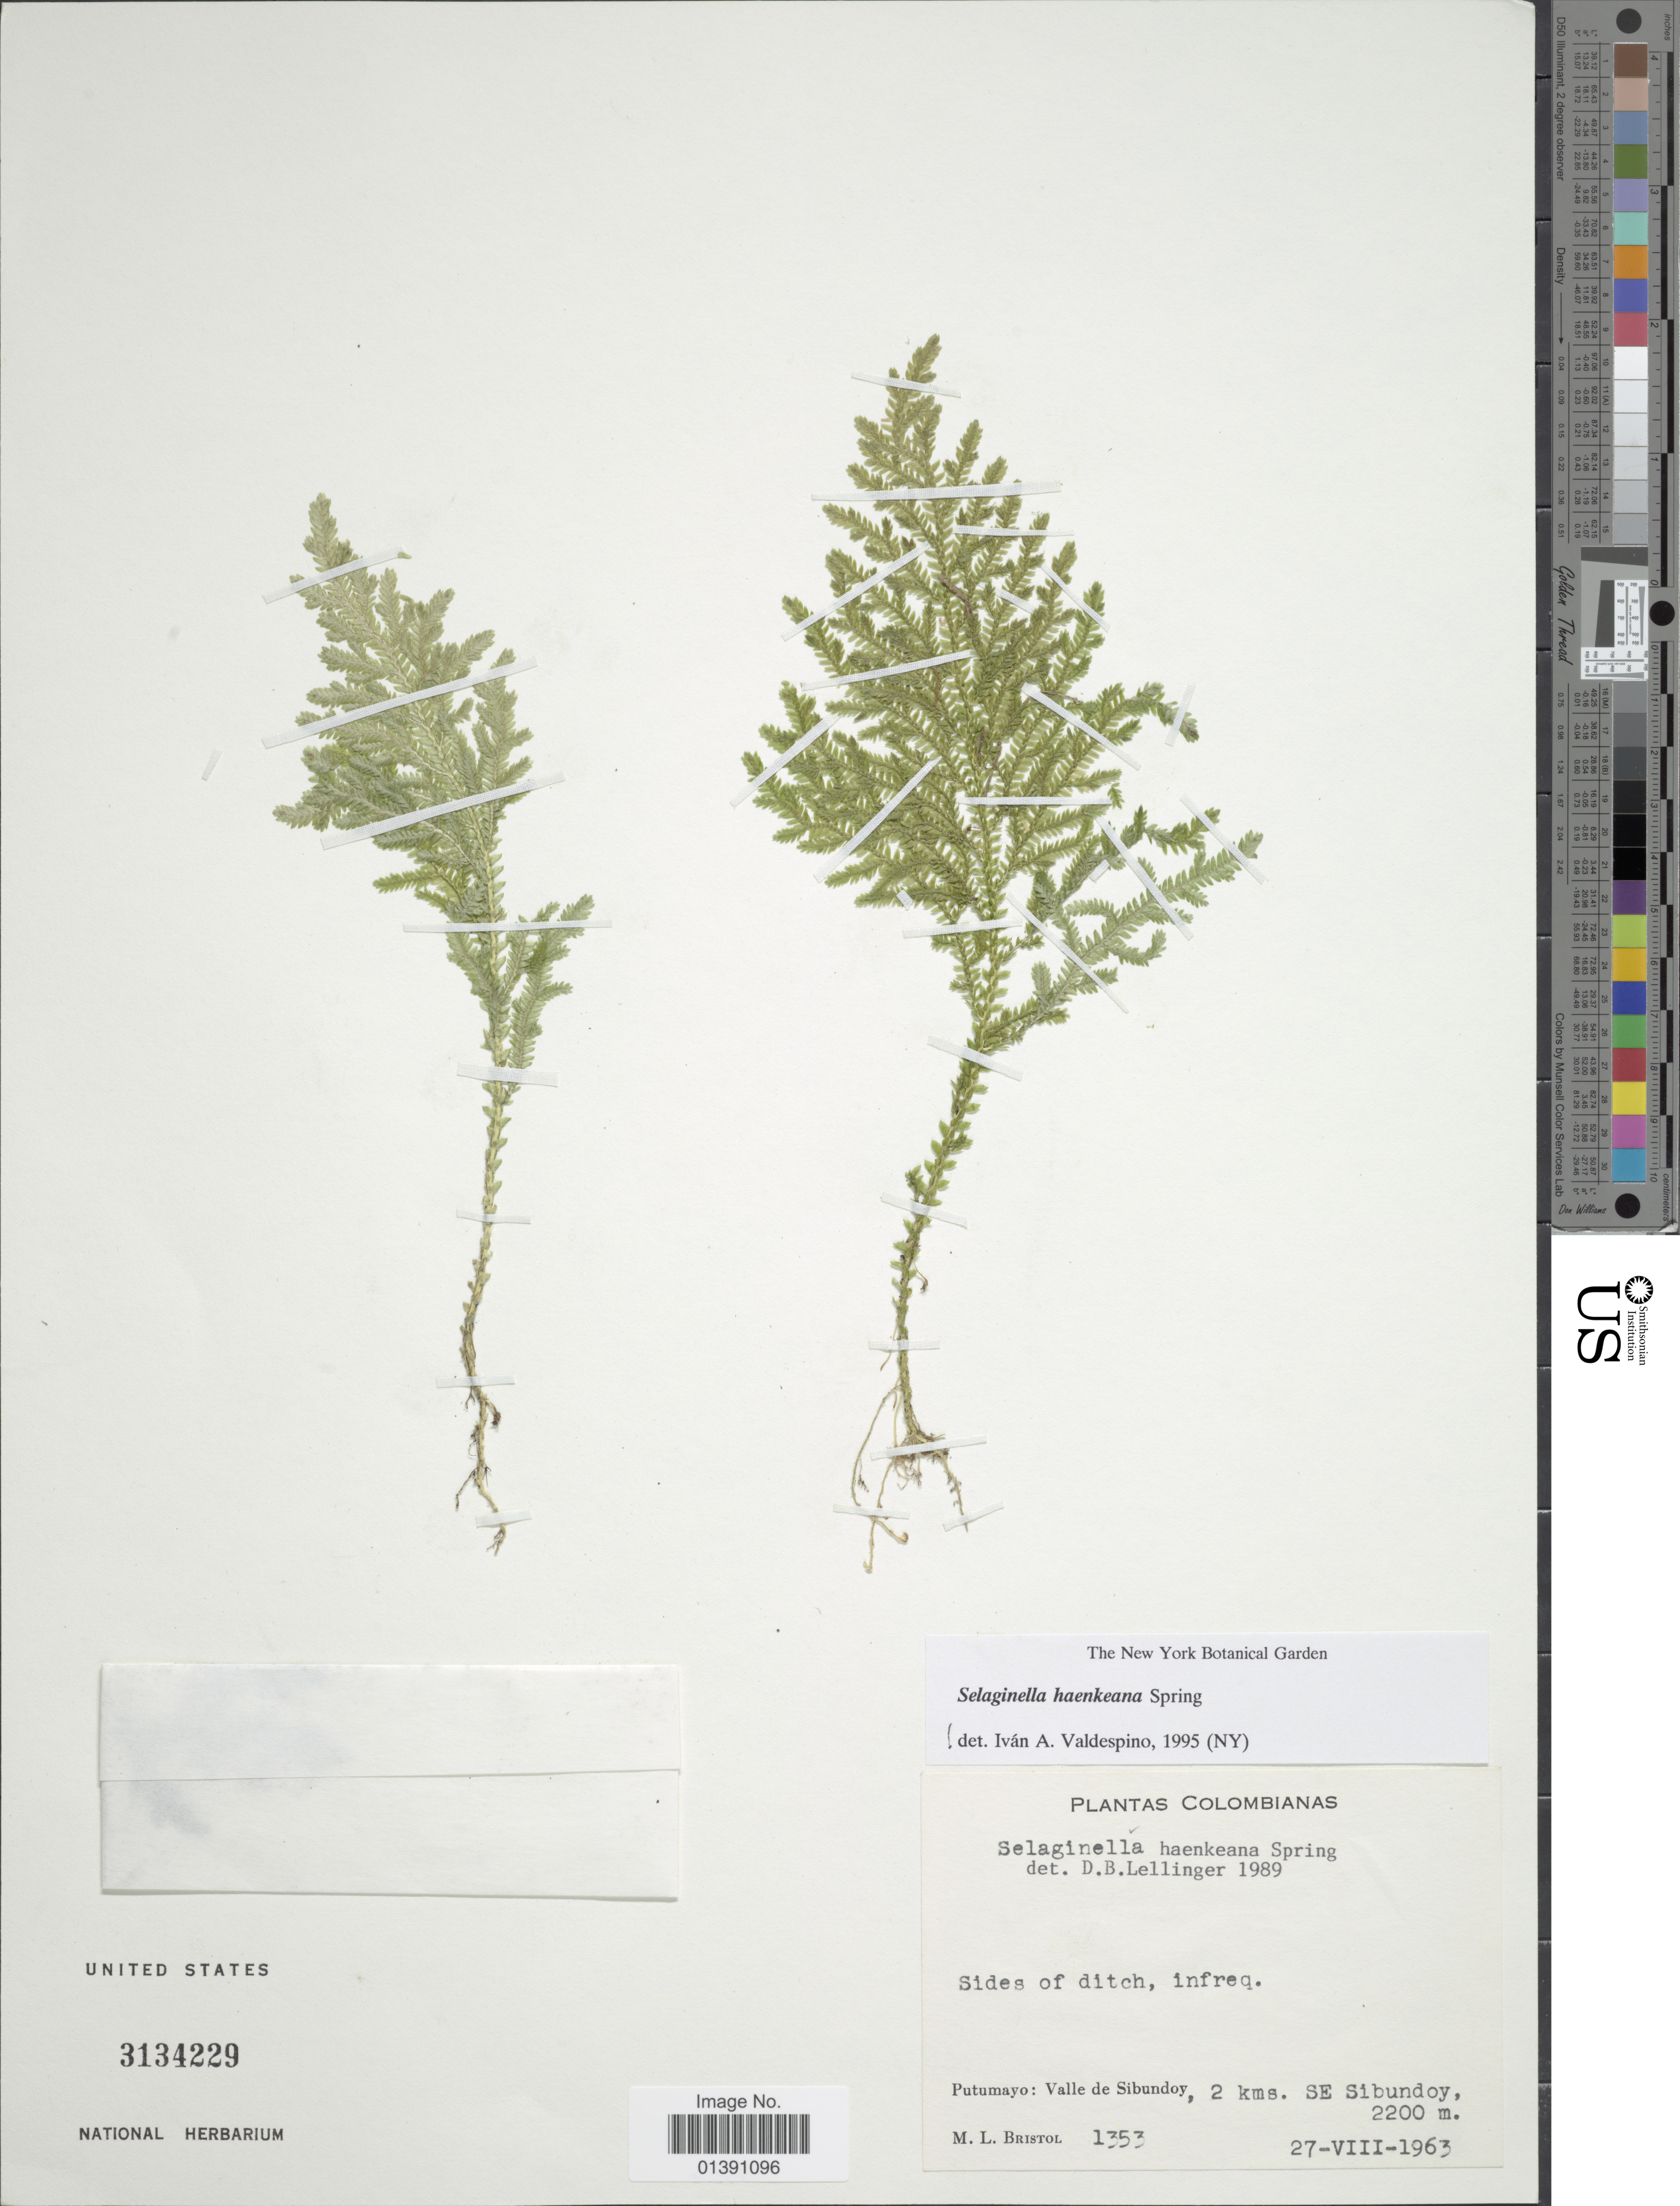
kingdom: Plantae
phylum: Tracheophyta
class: Lycopodiopsida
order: Selaginellales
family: Selaginellaceae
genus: Selaginella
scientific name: Selaginella haenkeana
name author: Spring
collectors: M. L. Bristol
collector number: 1353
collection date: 1936-08-27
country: Colombia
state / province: Putumayo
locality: Valle de Sibundoy, 2 kms SE Sibundoy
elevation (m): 2200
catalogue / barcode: US 3134229